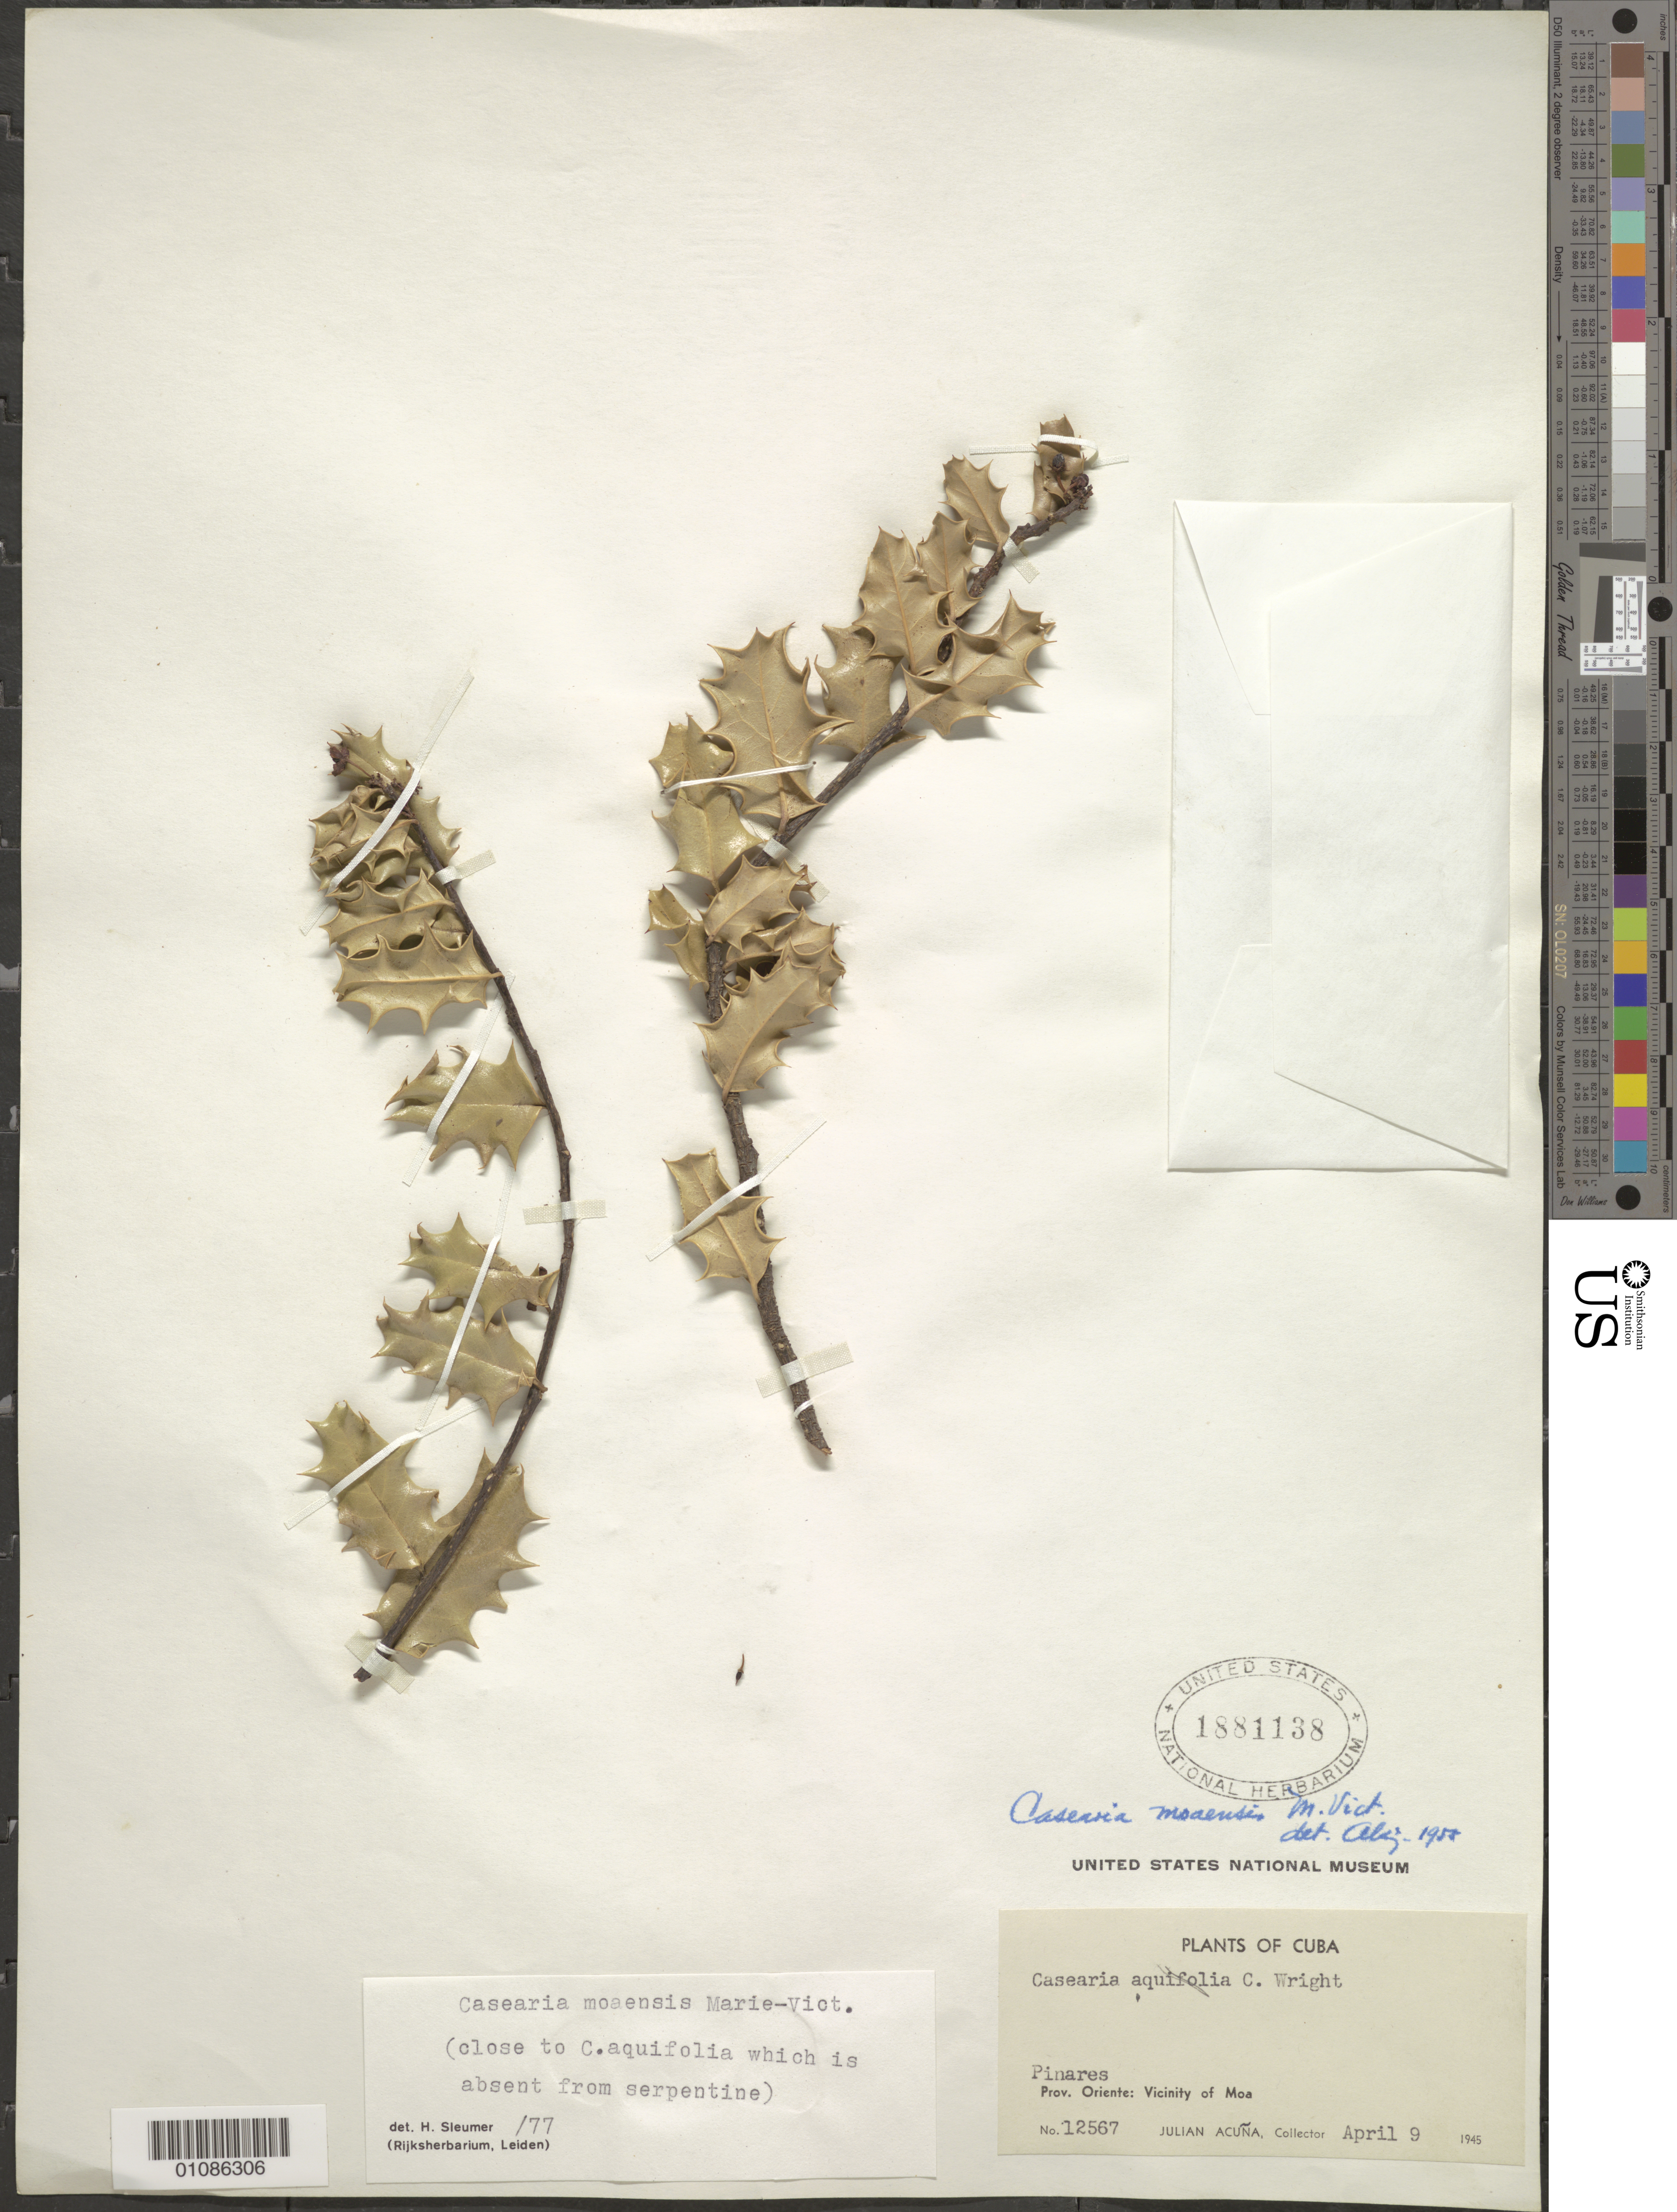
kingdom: Plantae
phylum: Tracheophyta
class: Magnoliopsida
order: Malpighiales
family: Salicaceae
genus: Casearia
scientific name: Casearia moaensis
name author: Vict.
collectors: J. Acuña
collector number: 12567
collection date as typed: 09 Apr 1945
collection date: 1945-04-09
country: Cuba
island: Cuba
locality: Oriente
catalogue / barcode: US 1881138